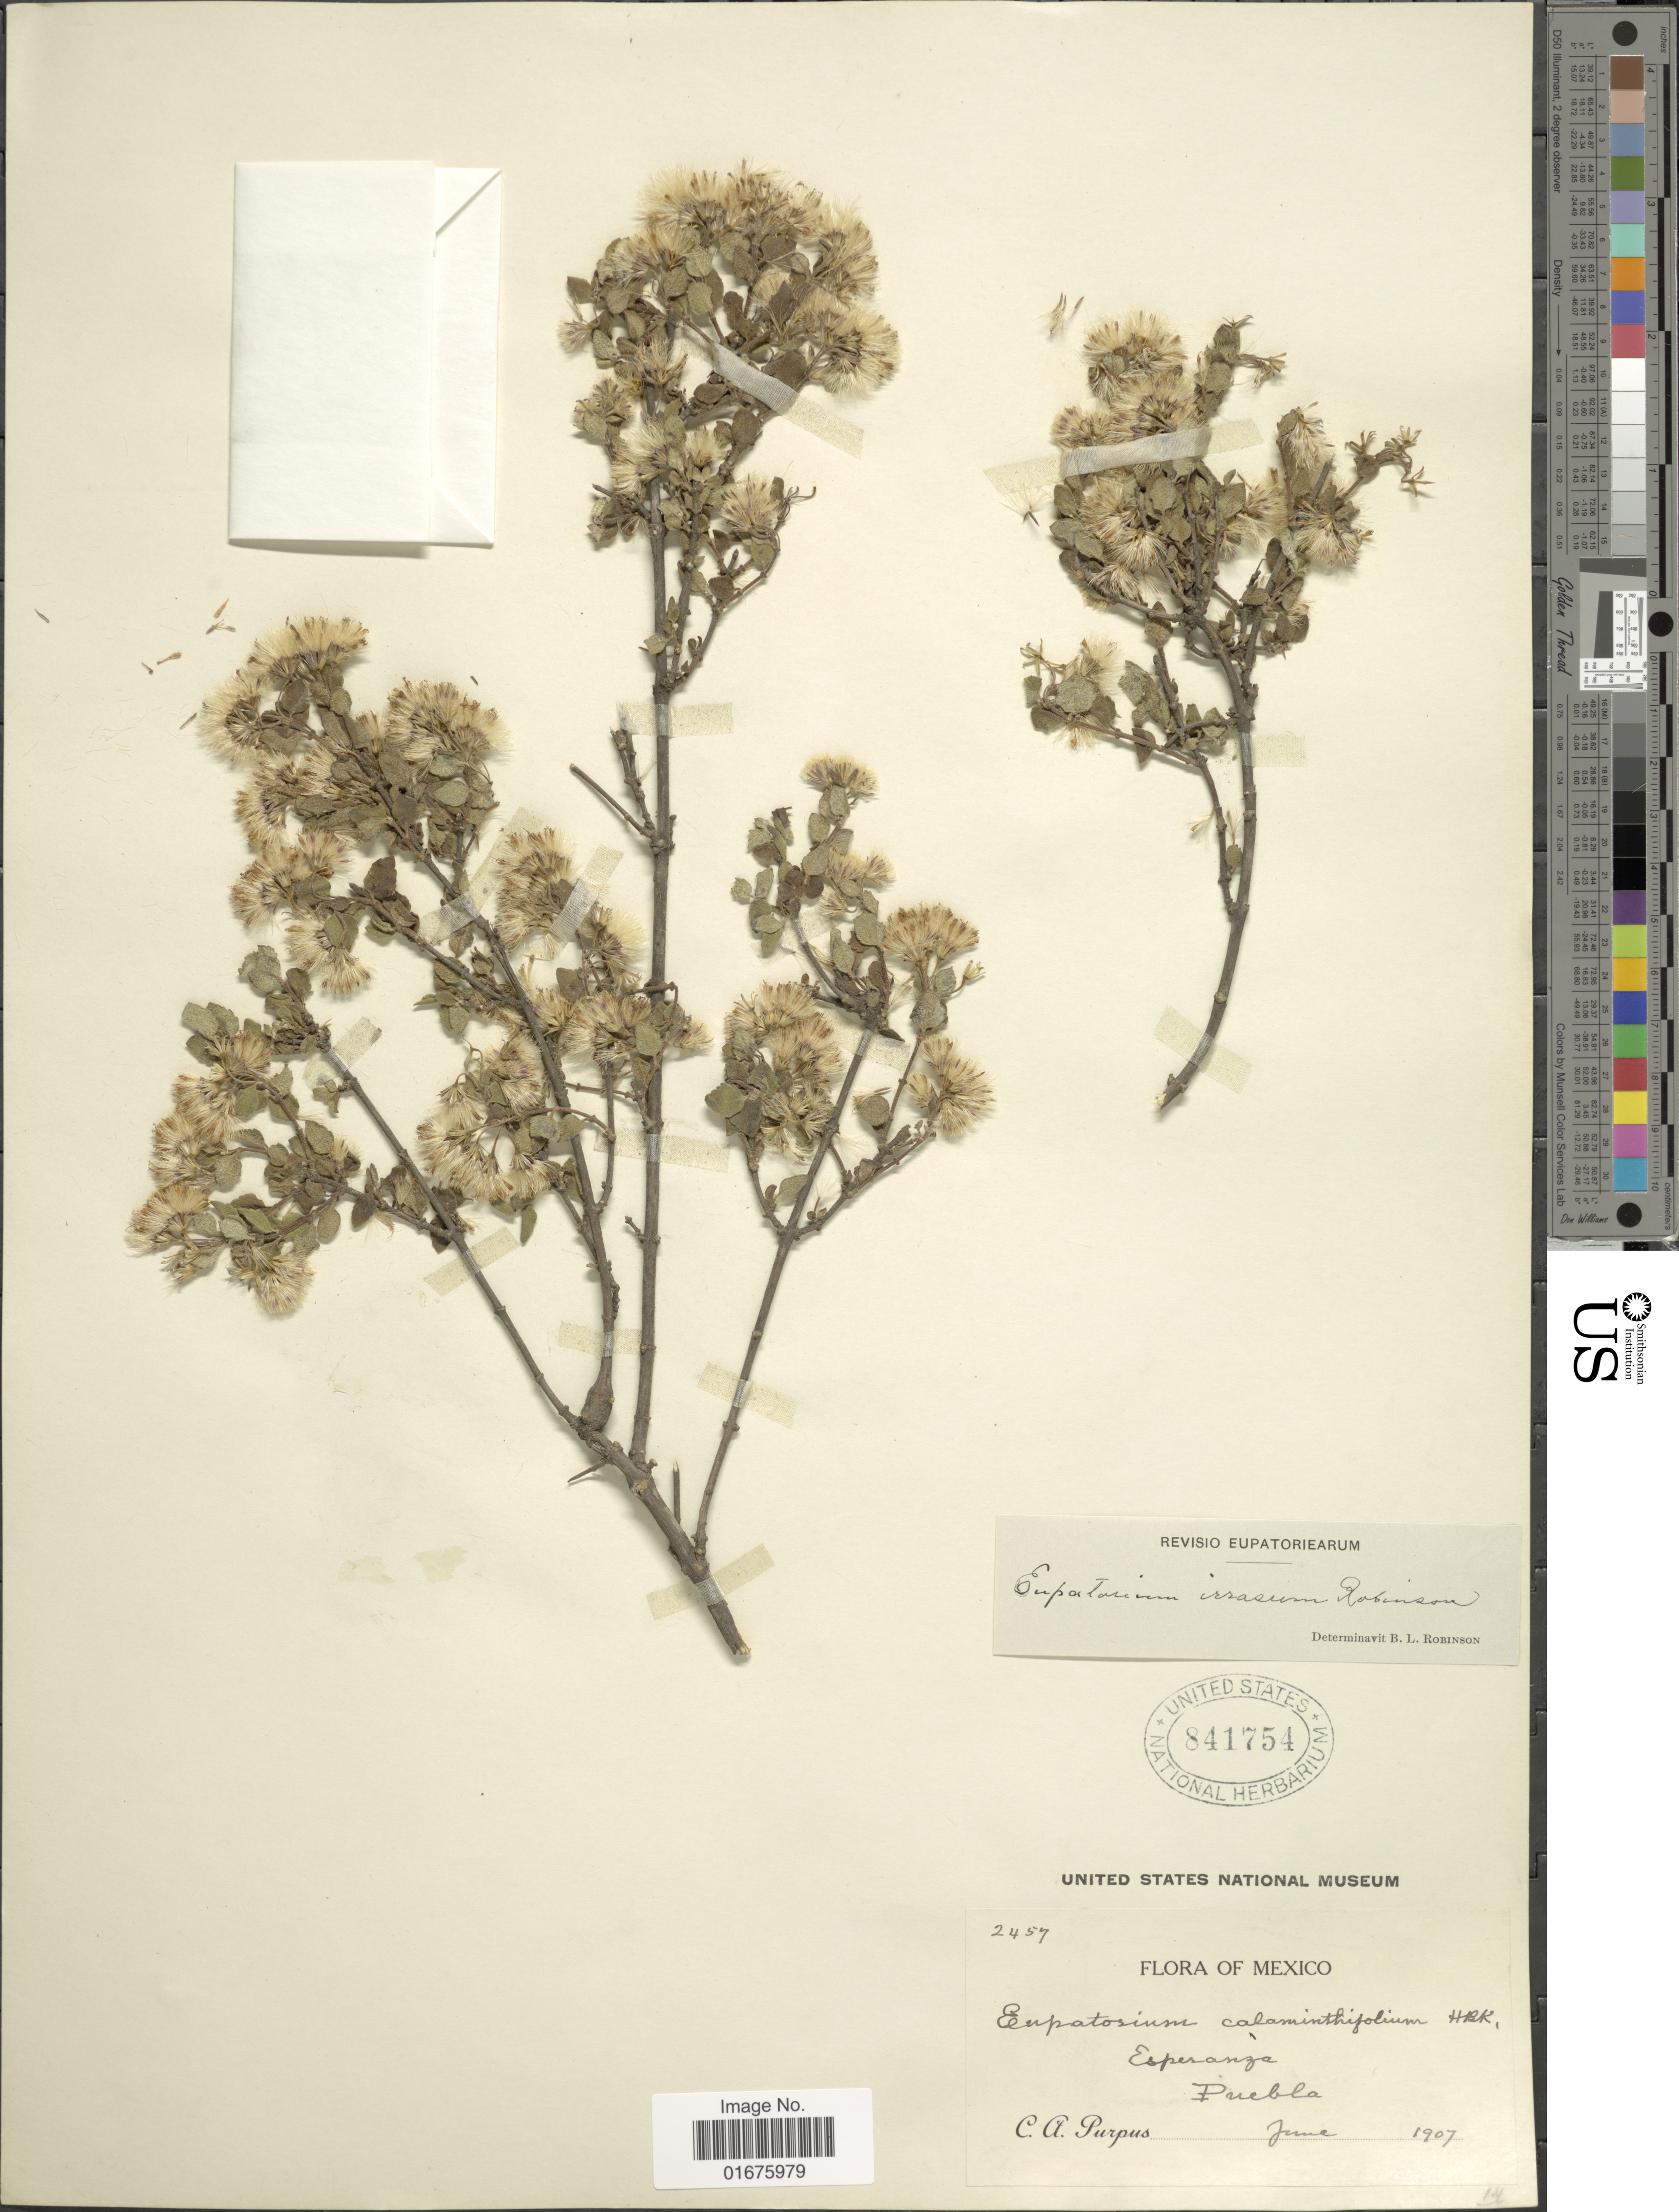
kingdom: Plantae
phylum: Tracheophyta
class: Magnoliopsida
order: Asterales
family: Asteraceae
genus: Ageratina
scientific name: Ageratina irrasa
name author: (B.L. Rob.) R.M. King & H. Rob.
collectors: C. A. Purpus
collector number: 2457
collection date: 1907-06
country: Mexico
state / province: Puebla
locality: Esperanza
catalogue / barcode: US 841754